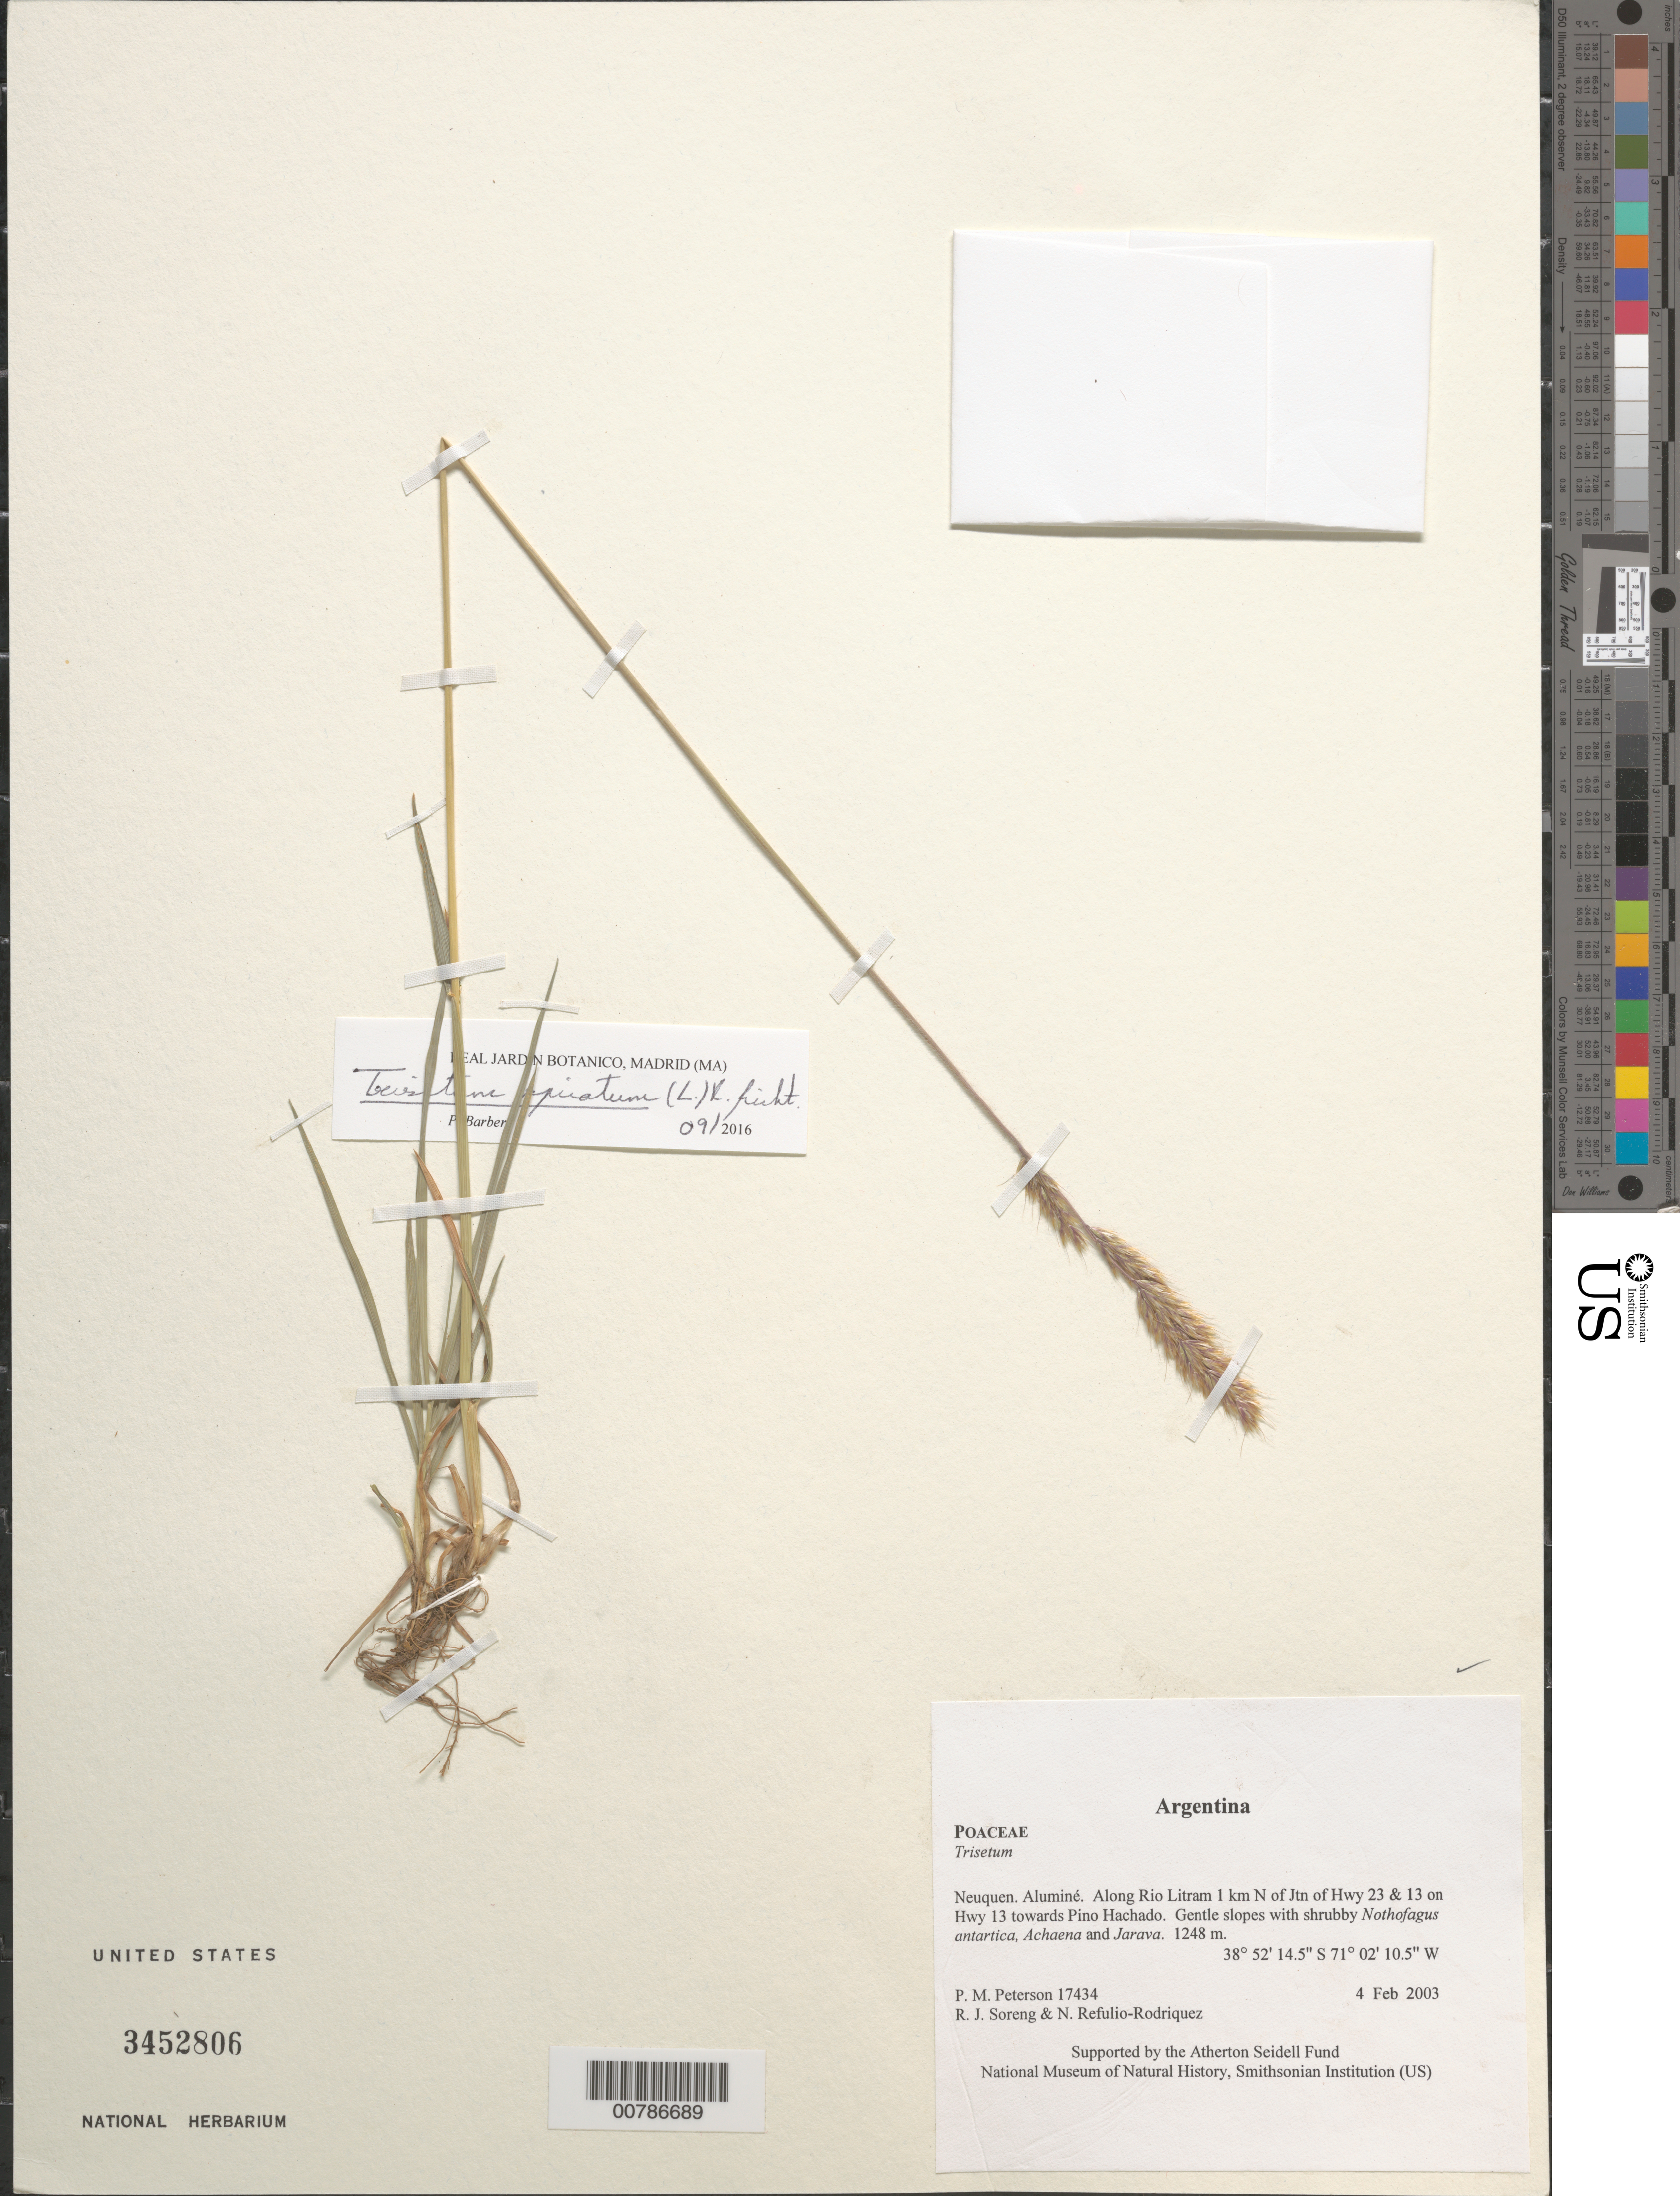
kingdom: Plantae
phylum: Tracheophyta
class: Liliopsida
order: Poales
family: Poaceae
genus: Trisetum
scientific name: Trisetum spicatum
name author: (L.) K. Richt.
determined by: Barberá, Patricia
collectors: P. M. Peterson, R. J. Soreng & N. Refulio-Rodríguez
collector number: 17434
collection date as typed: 04 Feb 2003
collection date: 2003-02-04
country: Argentina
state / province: Neuquen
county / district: Aluminé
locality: Along Rio Litram 1 km N of Jtn of Hwy 23 & 13 on Hwy 13 towards Pino Hachado. Gentle slopes with shrubby Nothofagus antartica, Achaena and Jarava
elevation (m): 1248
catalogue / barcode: US 3452806